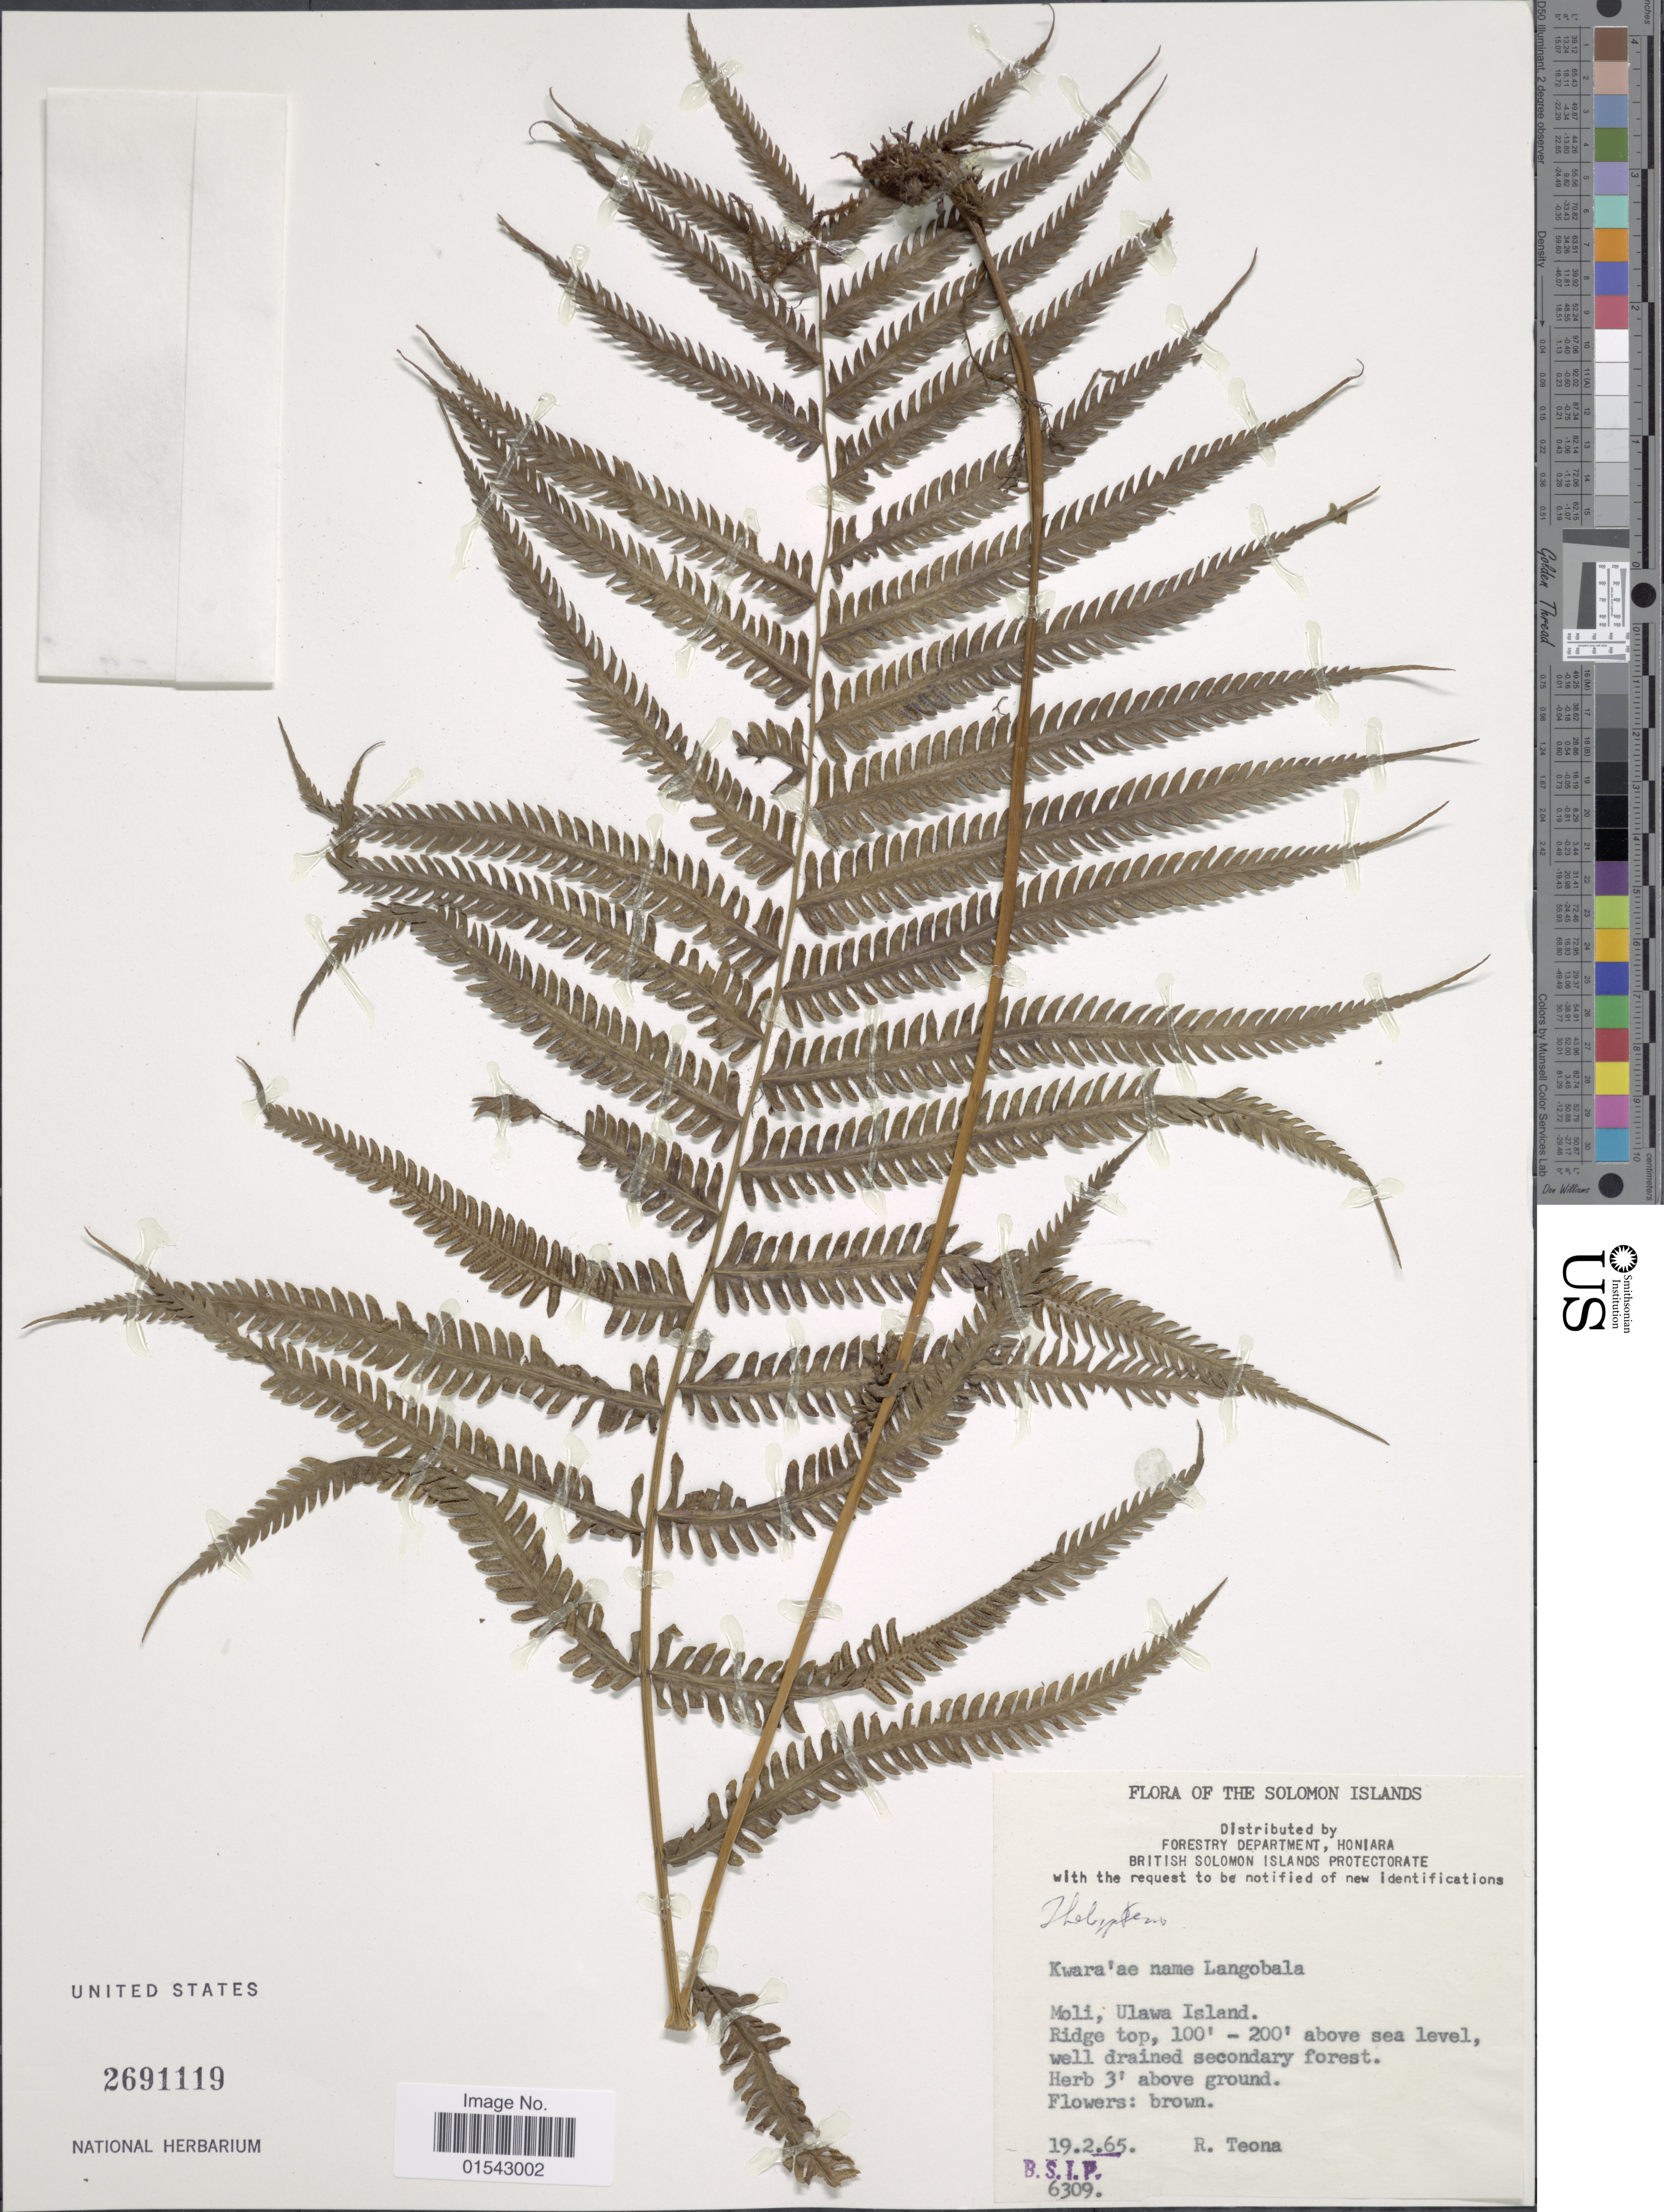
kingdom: Plantae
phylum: Tracheophyta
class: Polypodiopsida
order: Polypodiales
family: Thelypteridaceae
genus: Cyclosorus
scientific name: Cyclosorus sp.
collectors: R. Teona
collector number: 6309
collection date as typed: Transcribed d/m/y: 19/2/65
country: Solomon Islands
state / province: Solomon Islands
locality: Solomon Islands, Moli, Ulawa Island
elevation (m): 30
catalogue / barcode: US 2691119